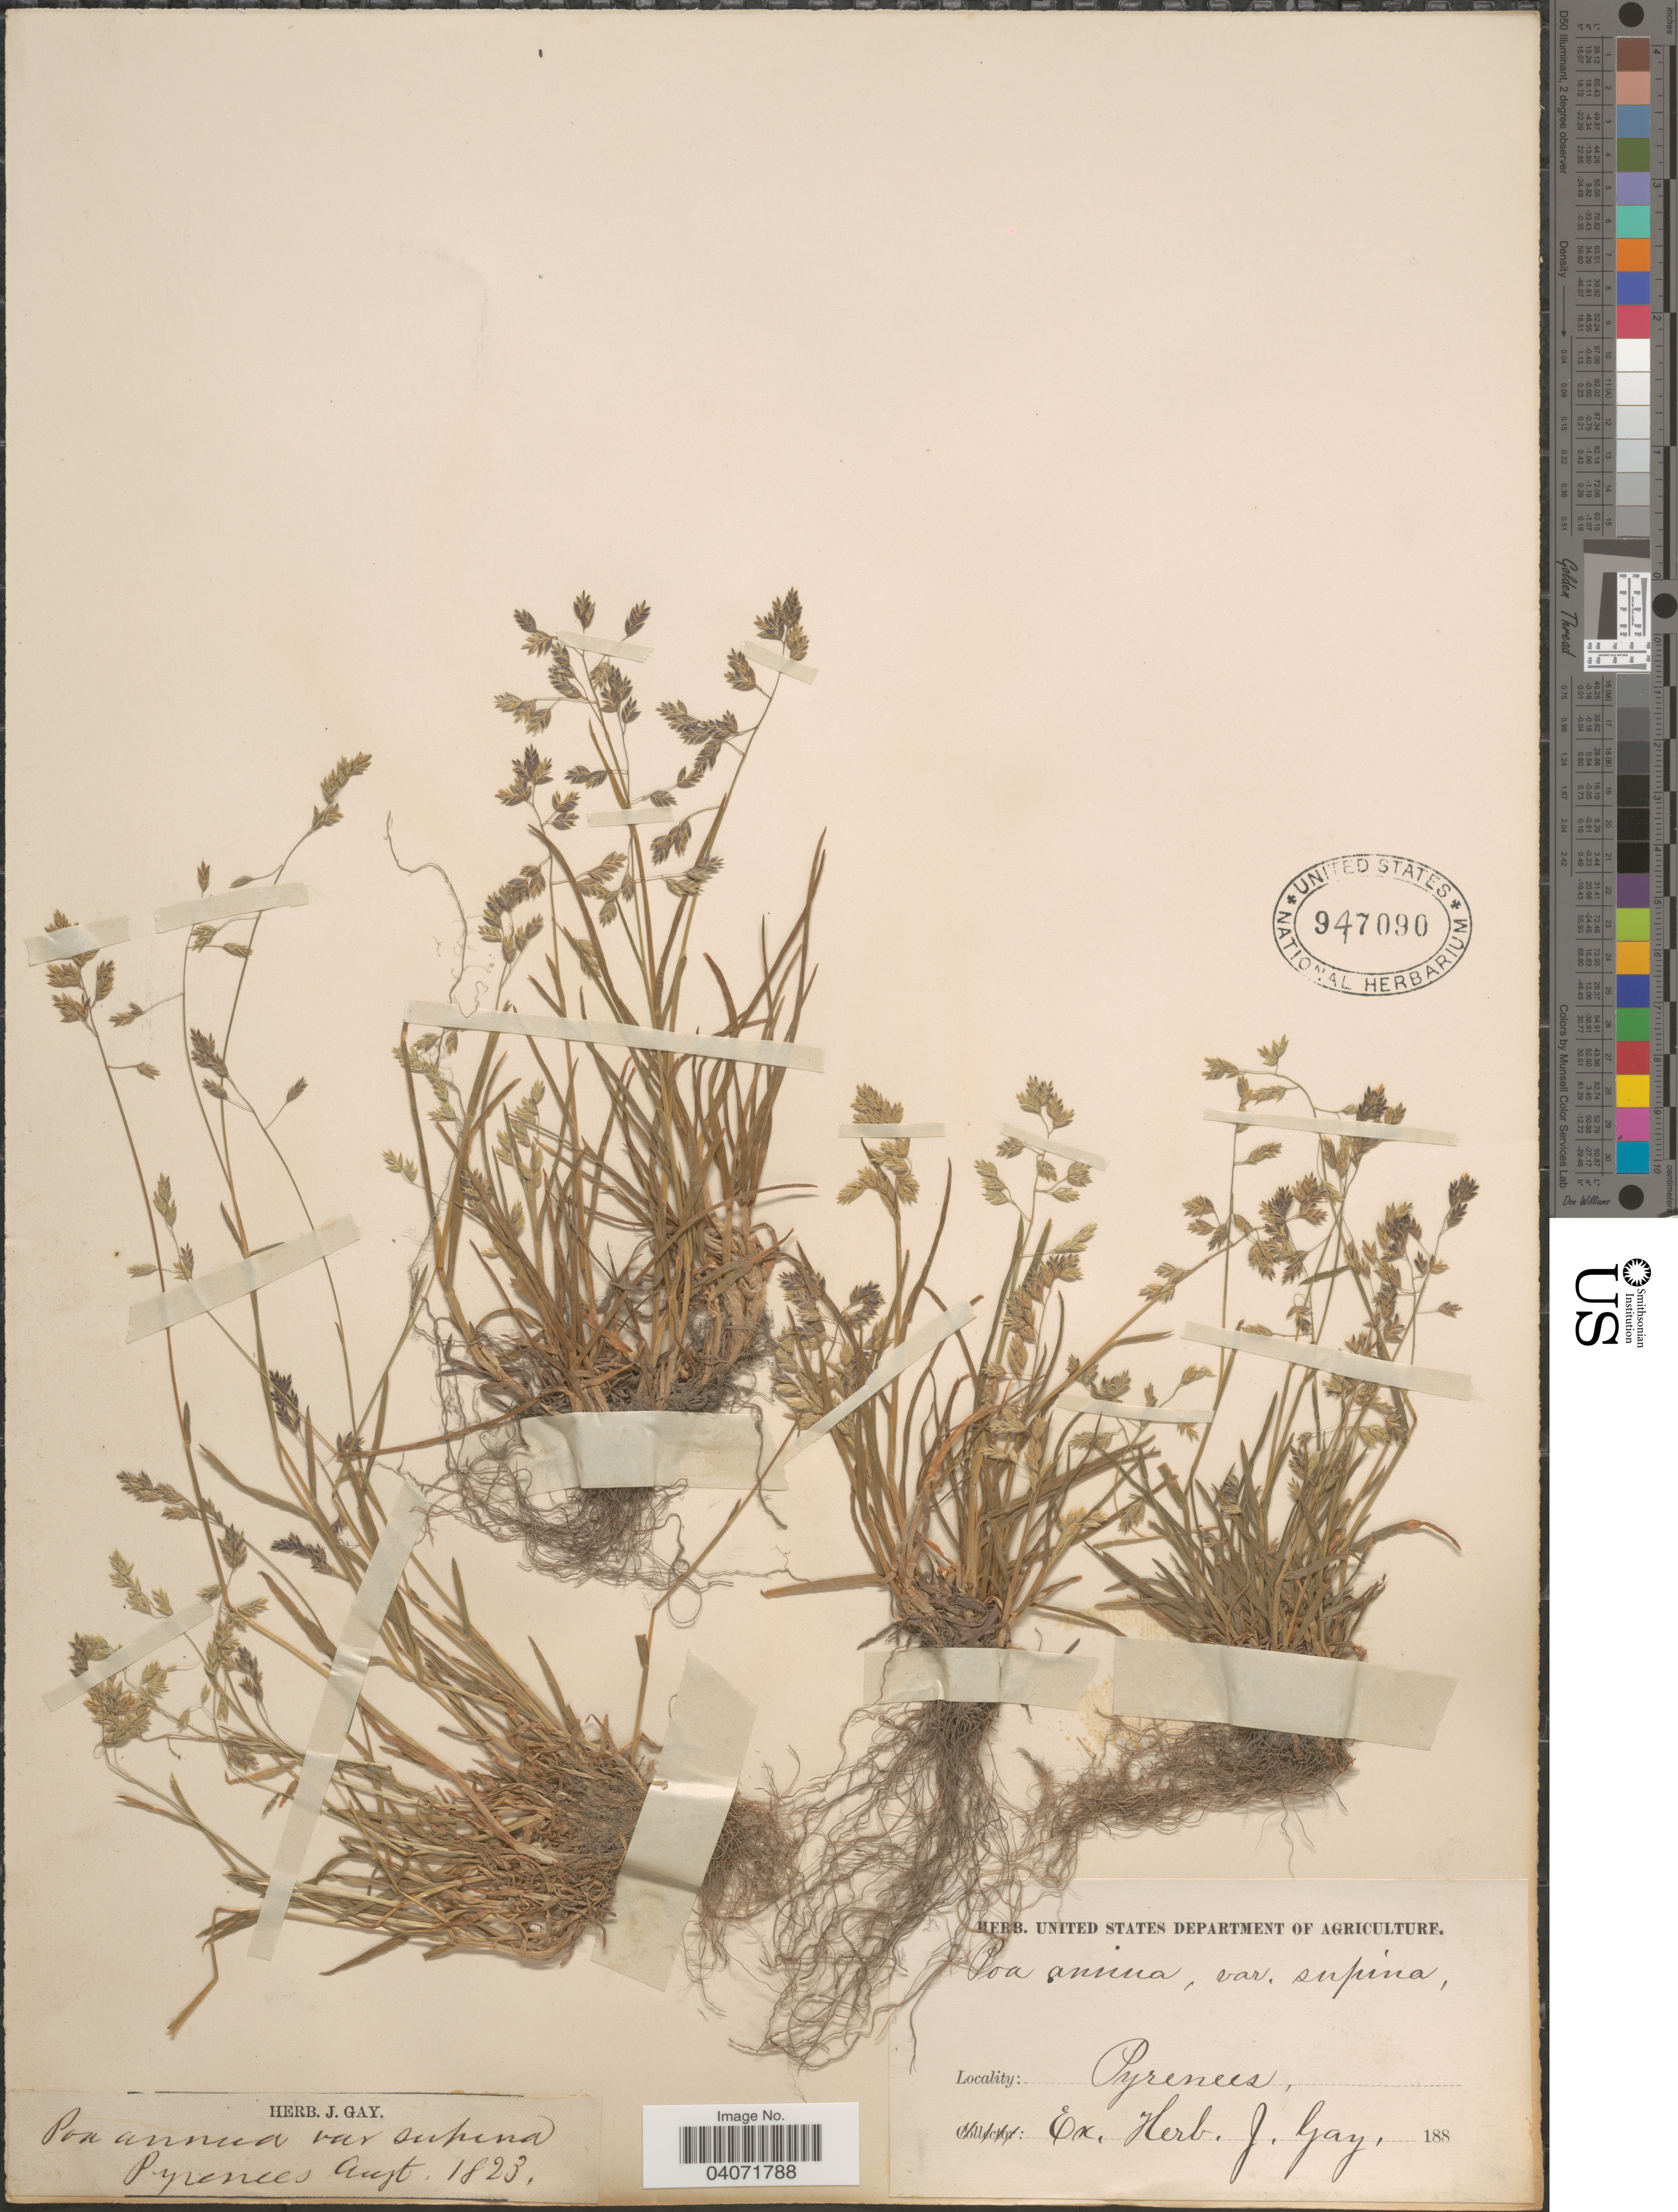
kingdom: Plantae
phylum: Tracheophyta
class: Liliopsida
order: Poales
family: Poaceae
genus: Poa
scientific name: Poa supina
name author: Schrad.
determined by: Soreng, Robert J., Research Associate (BOT), Smithsonian Institution - National Museum of Natural History (UNITED STATES)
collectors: ex herb. J. Gay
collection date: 1823-08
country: France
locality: Pyrenees.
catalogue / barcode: US 947090